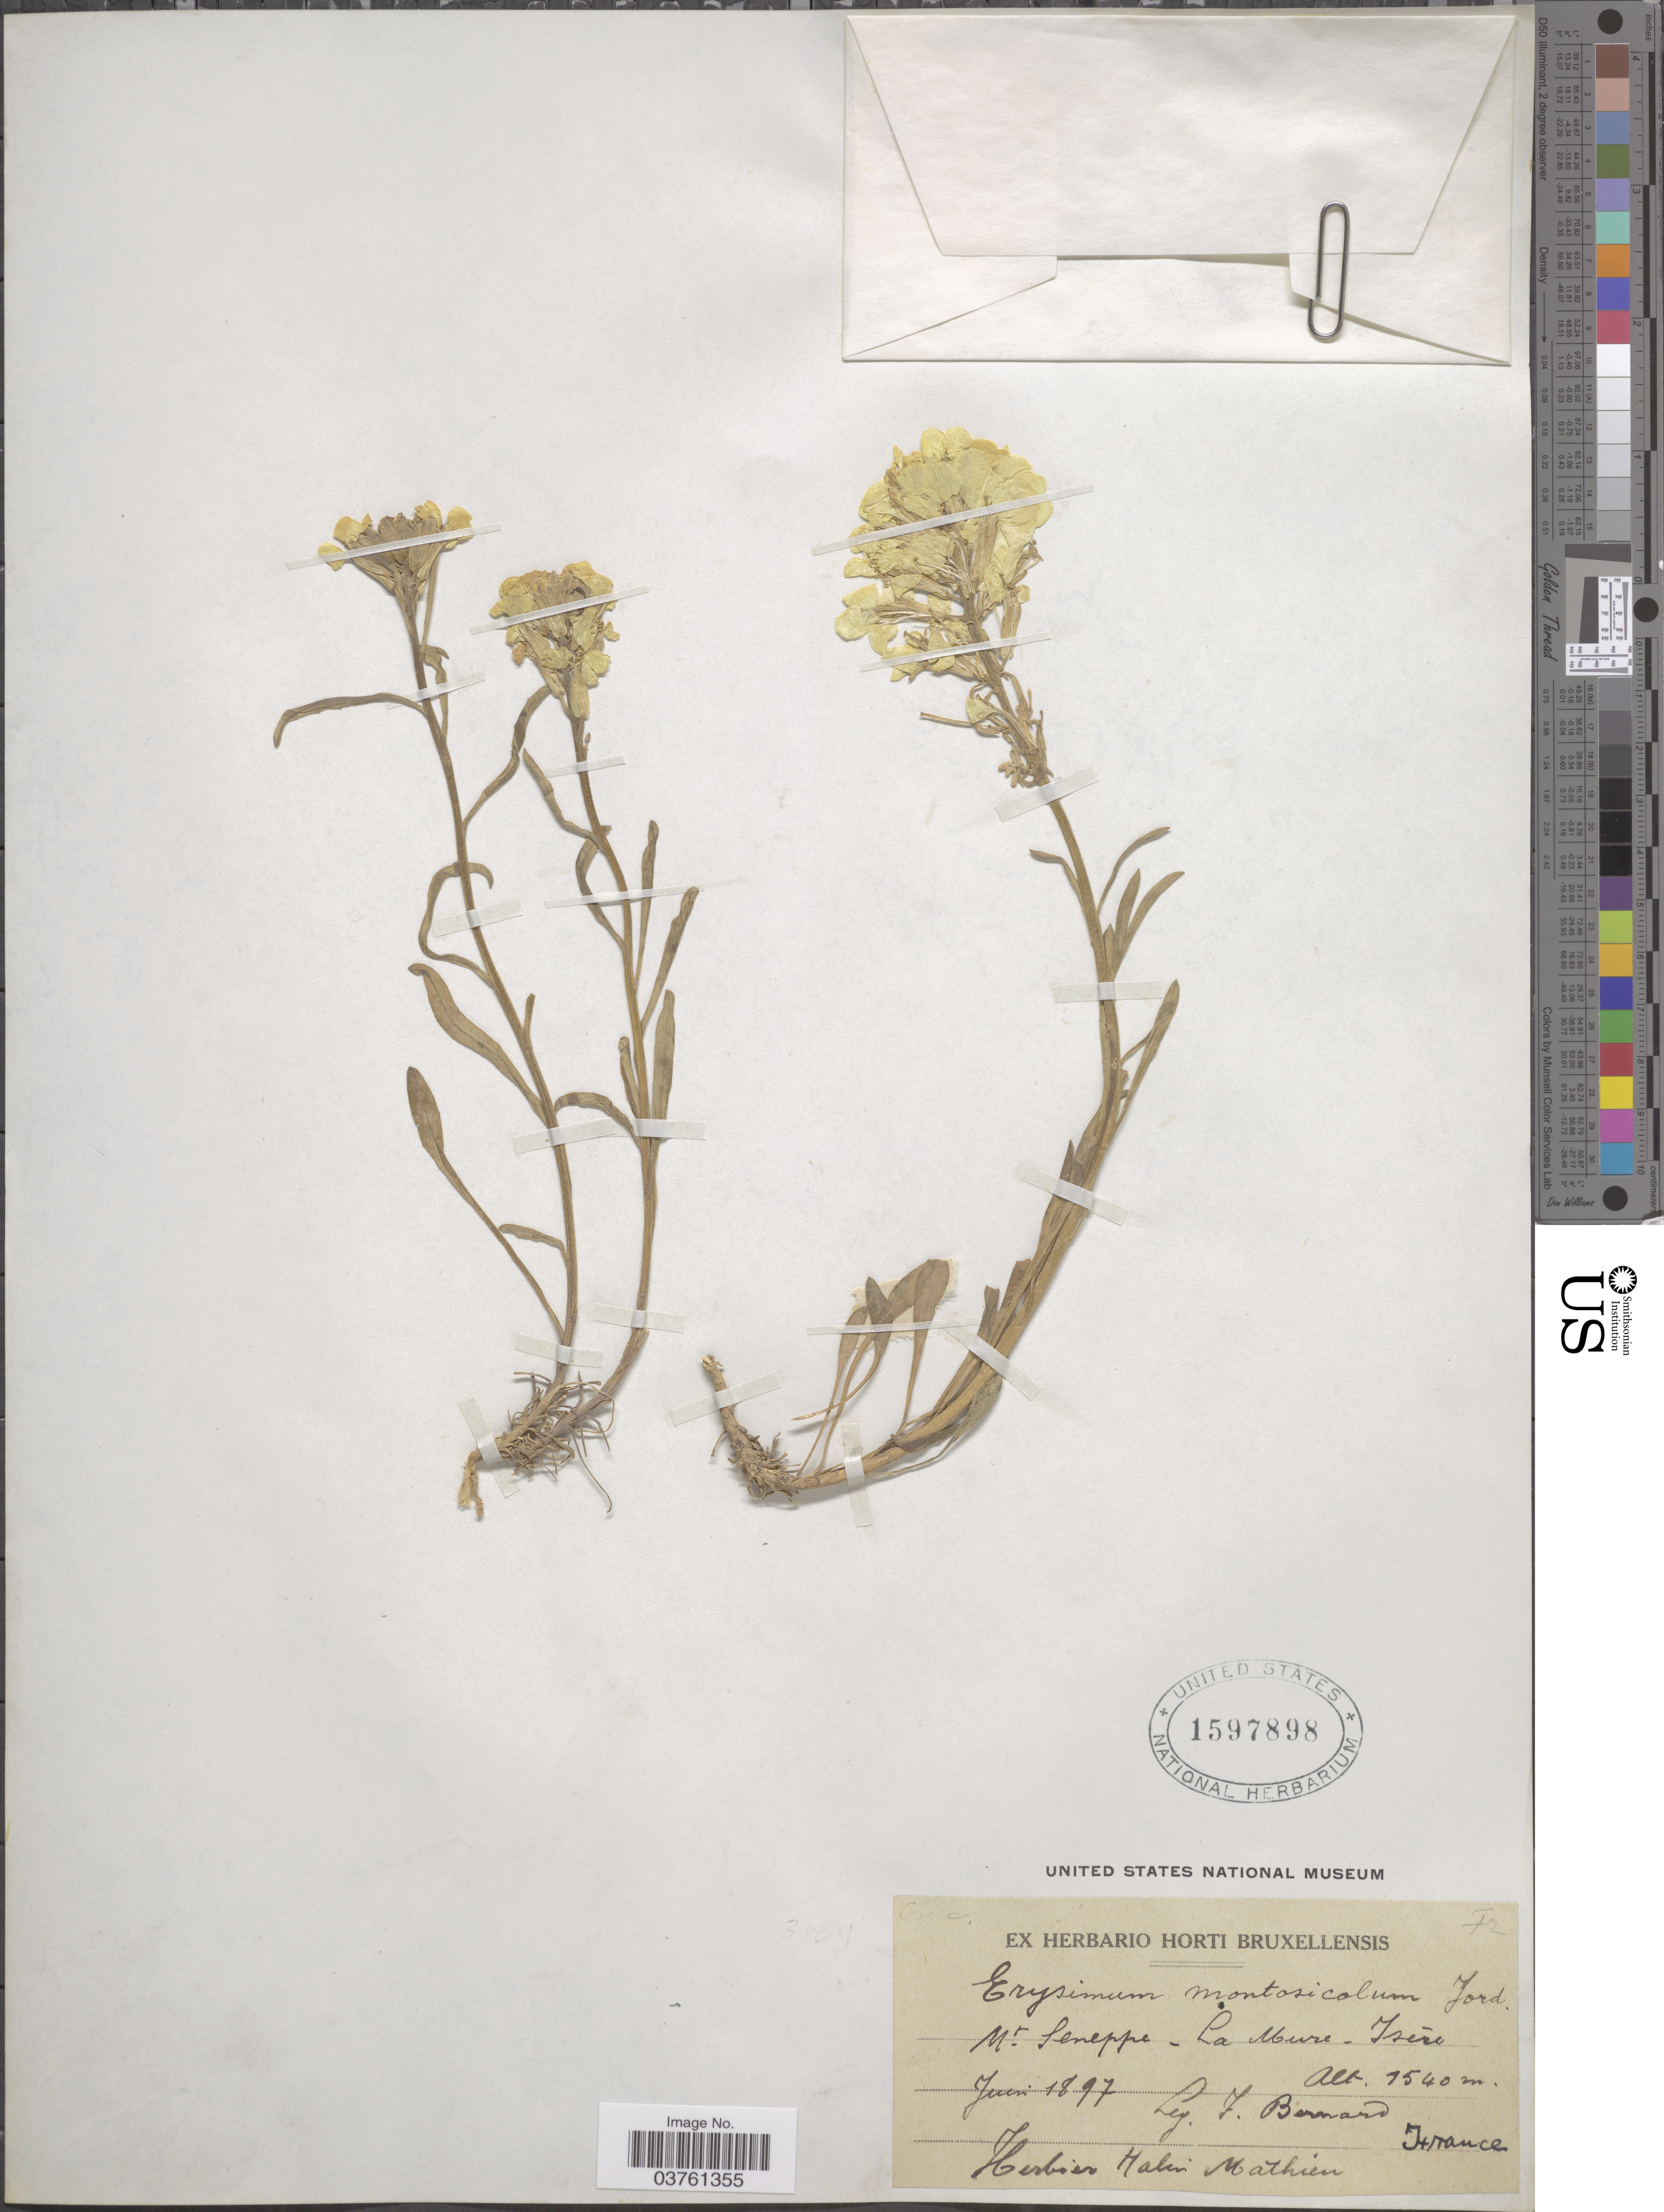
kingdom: Plantae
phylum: Tracheophyta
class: Magnoliopsida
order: Brassicales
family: Brassicaceae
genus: Erysimum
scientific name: Erysimum montosicolum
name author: Jord.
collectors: J. Bernard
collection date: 1897-06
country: France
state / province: Auvergne-Rhône-Alpes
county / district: Isère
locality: Mt. Seneppe - La Mure Isére.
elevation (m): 1540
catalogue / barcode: US 1597898